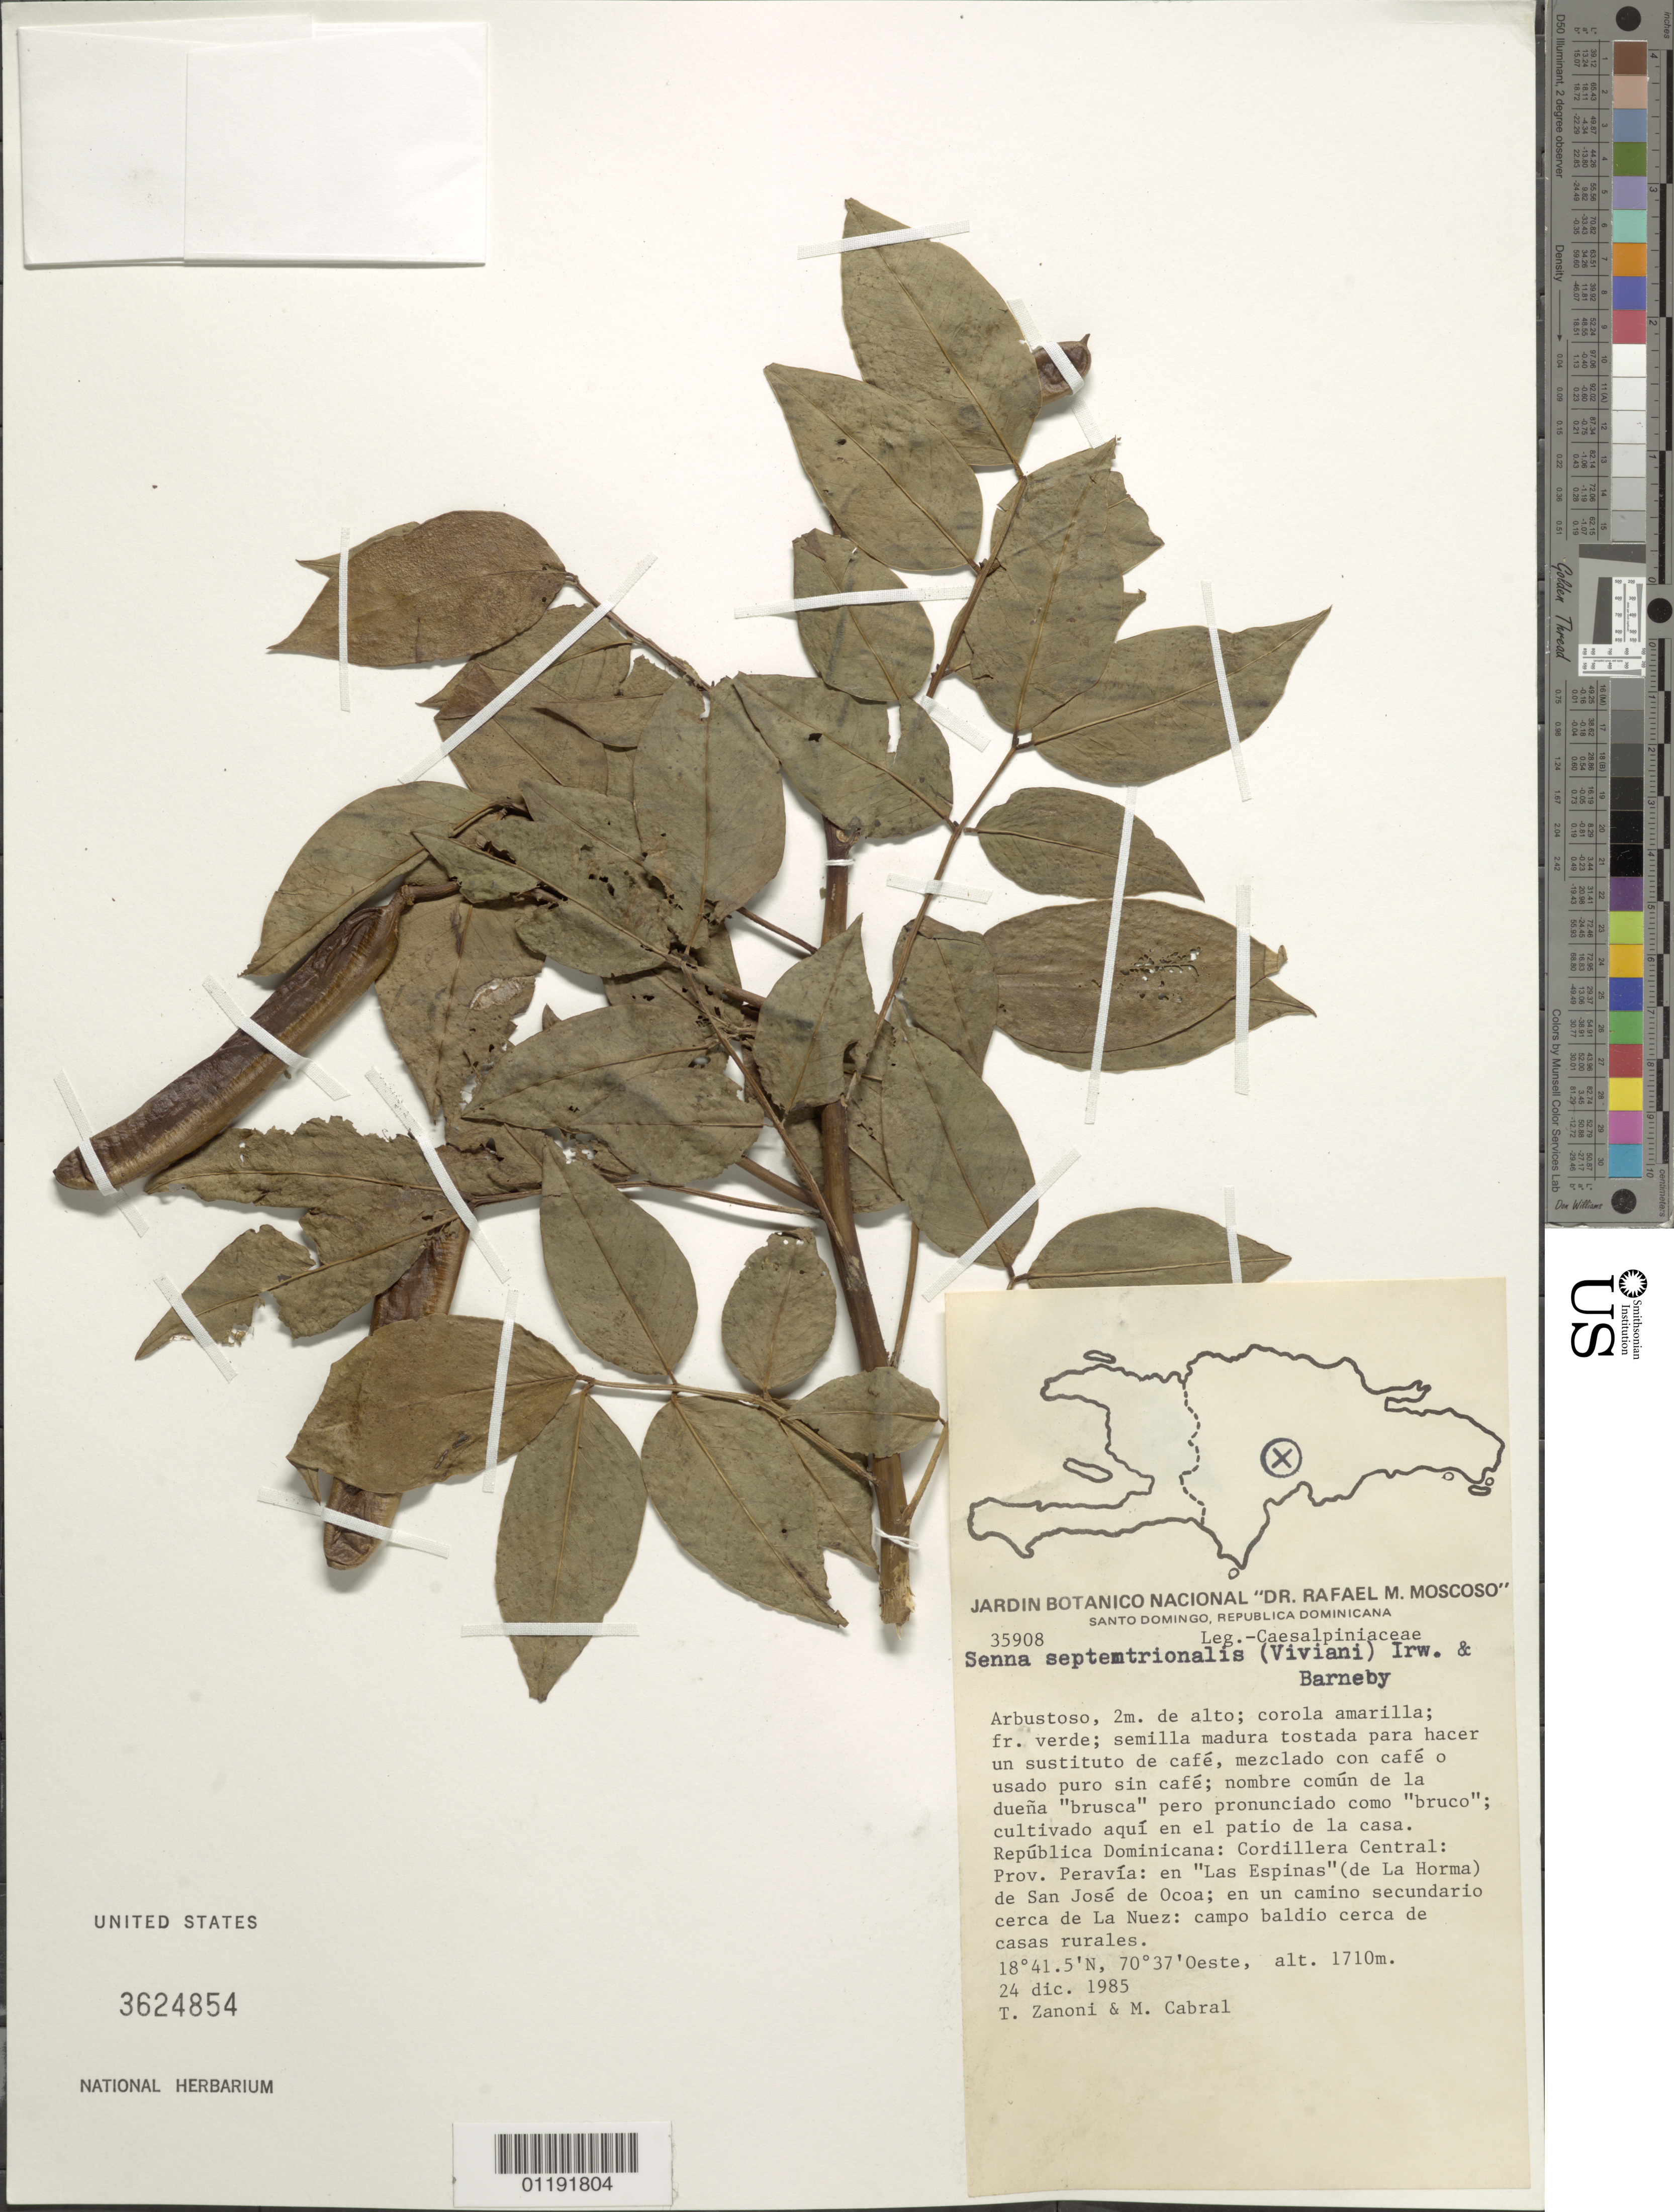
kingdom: Plantae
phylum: Tracheophyta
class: Magnoliopsida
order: Fabales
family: Fabaceae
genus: Senna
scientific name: Senna septemtrionalis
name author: (Viv.) H.S. Irwin & Barneby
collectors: T. A. Zanoni & M. Cabral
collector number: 35908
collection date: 1985-12-24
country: Dominican Republic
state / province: Peravia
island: Hispaniola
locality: Ocoa, San Jose, Las Espinas, near La Nuez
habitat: House patio, surrounded by vacant rural fields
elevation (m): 1710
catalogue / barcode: US 3624854